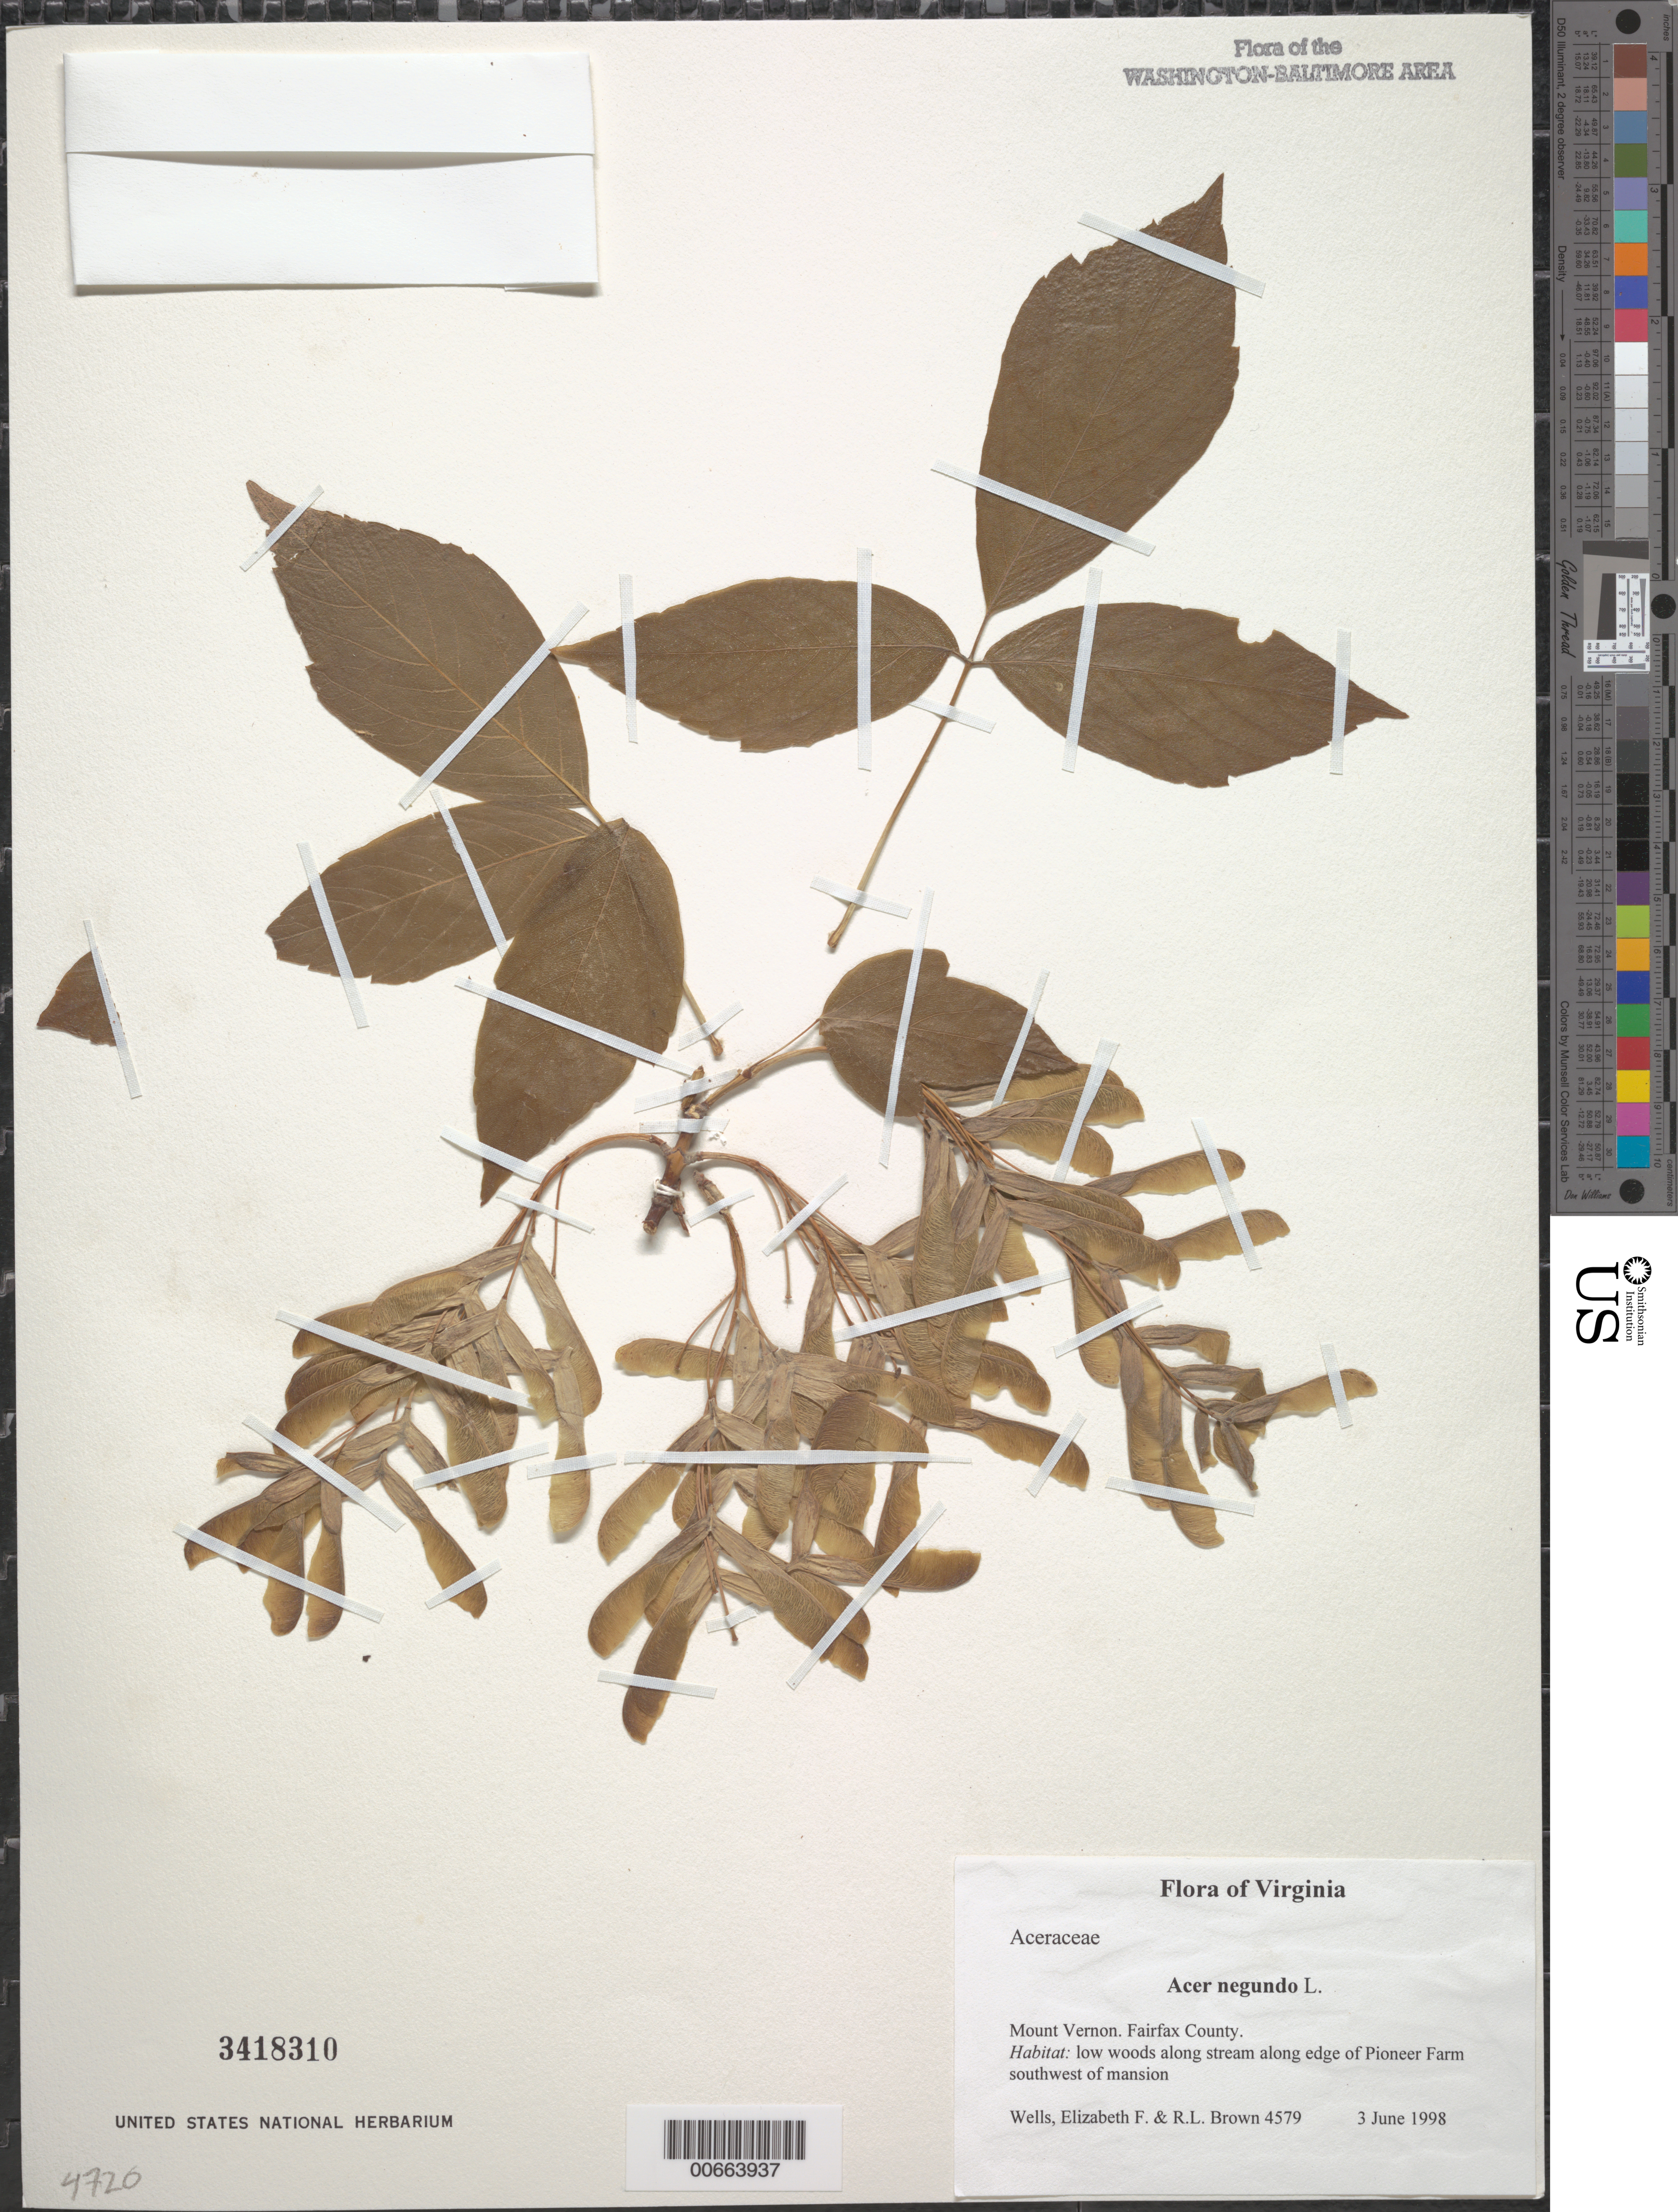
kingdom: Plantae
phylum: Tracheophyta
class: Magnoliopsida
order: Sapindales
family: Sapindaceae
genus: Acer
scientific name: Acer negundo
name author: L.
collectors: E. F. Wells & R. L. Brown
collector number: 4579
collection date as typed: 03 Jun 1998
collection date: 1998-06-03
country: United States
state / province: Virginia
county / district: Fairfax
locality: Mount Vernon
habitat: low woods along stream along edge of Pioneer Farm southwest of mansion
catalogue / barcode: US 3418310